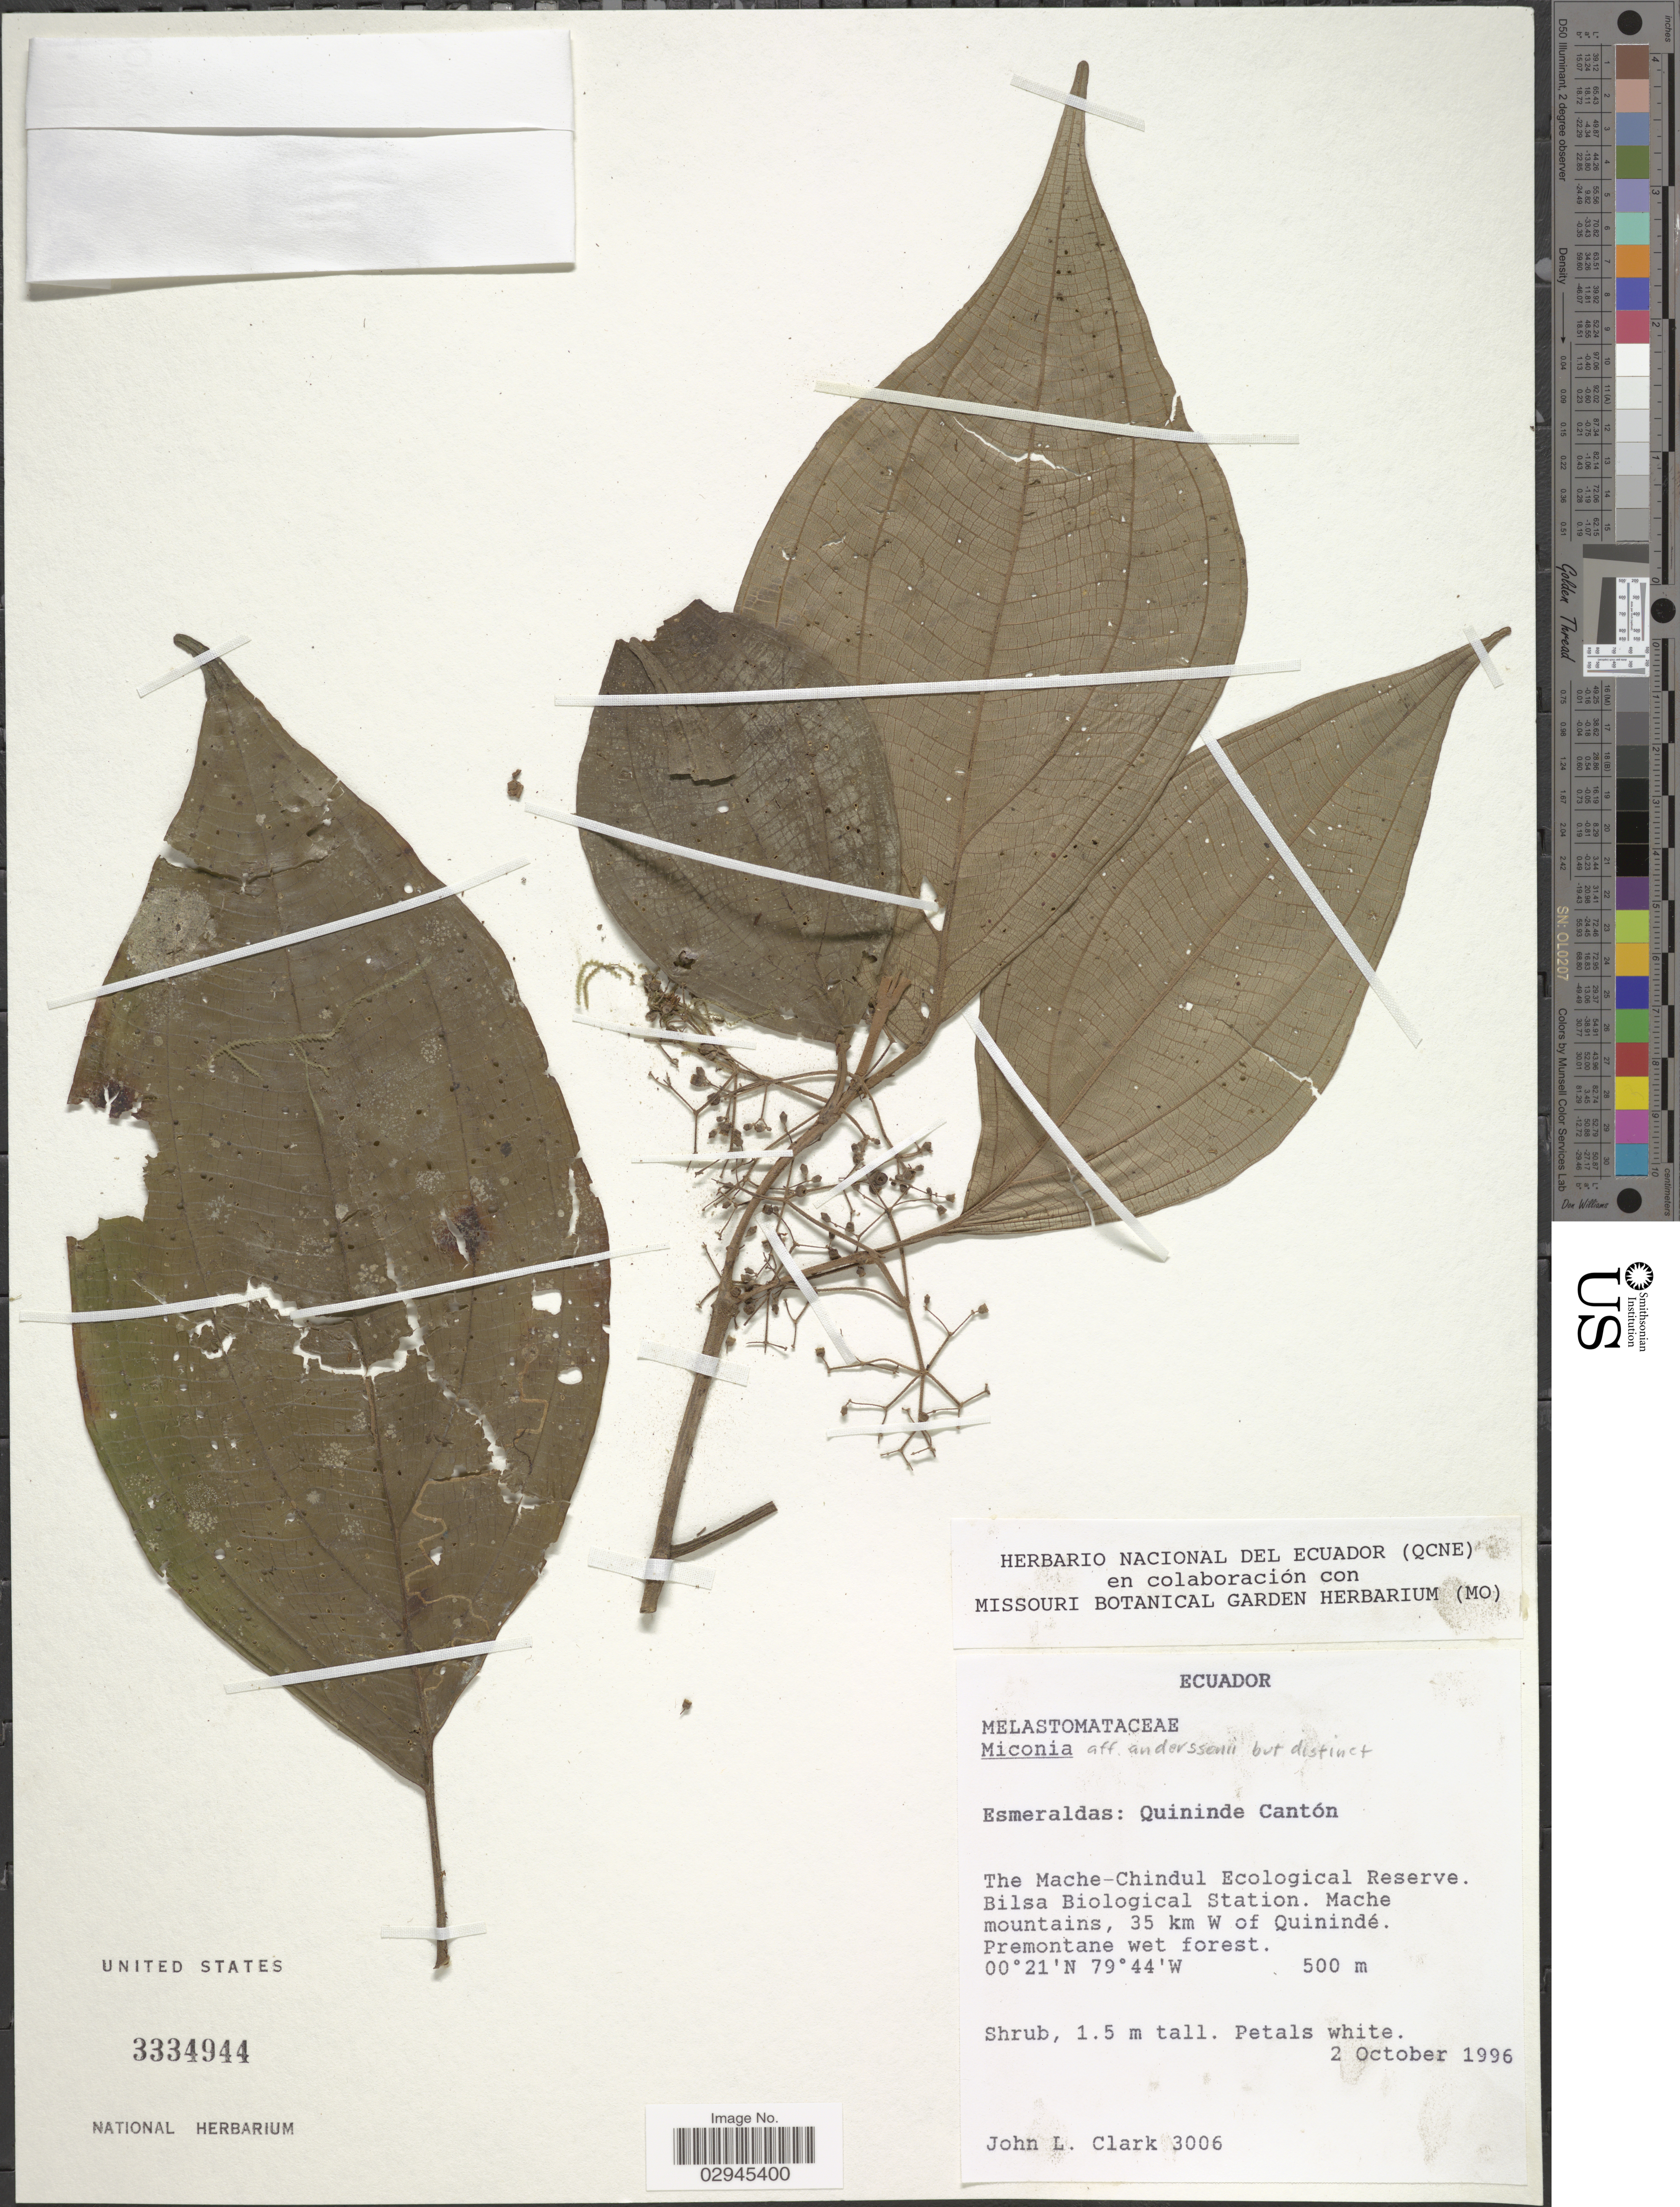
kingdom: Plantae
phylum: Tracheophyta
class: Magnoliopsida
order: Myrtales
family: Melastomataceae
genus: Miconia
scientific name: Miconia sp.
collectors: J. L. Clark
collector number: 3006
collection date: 1996-10-02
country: Ecuador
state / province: Esmeraldas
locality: Quininde Cantón. The Mache-Chindul Ecological Reserve. Bilsa Biological Station. Mache mountains, 35 km W of Quinindé. Premontane wet forest.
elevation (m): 500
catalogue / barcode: US 3334944